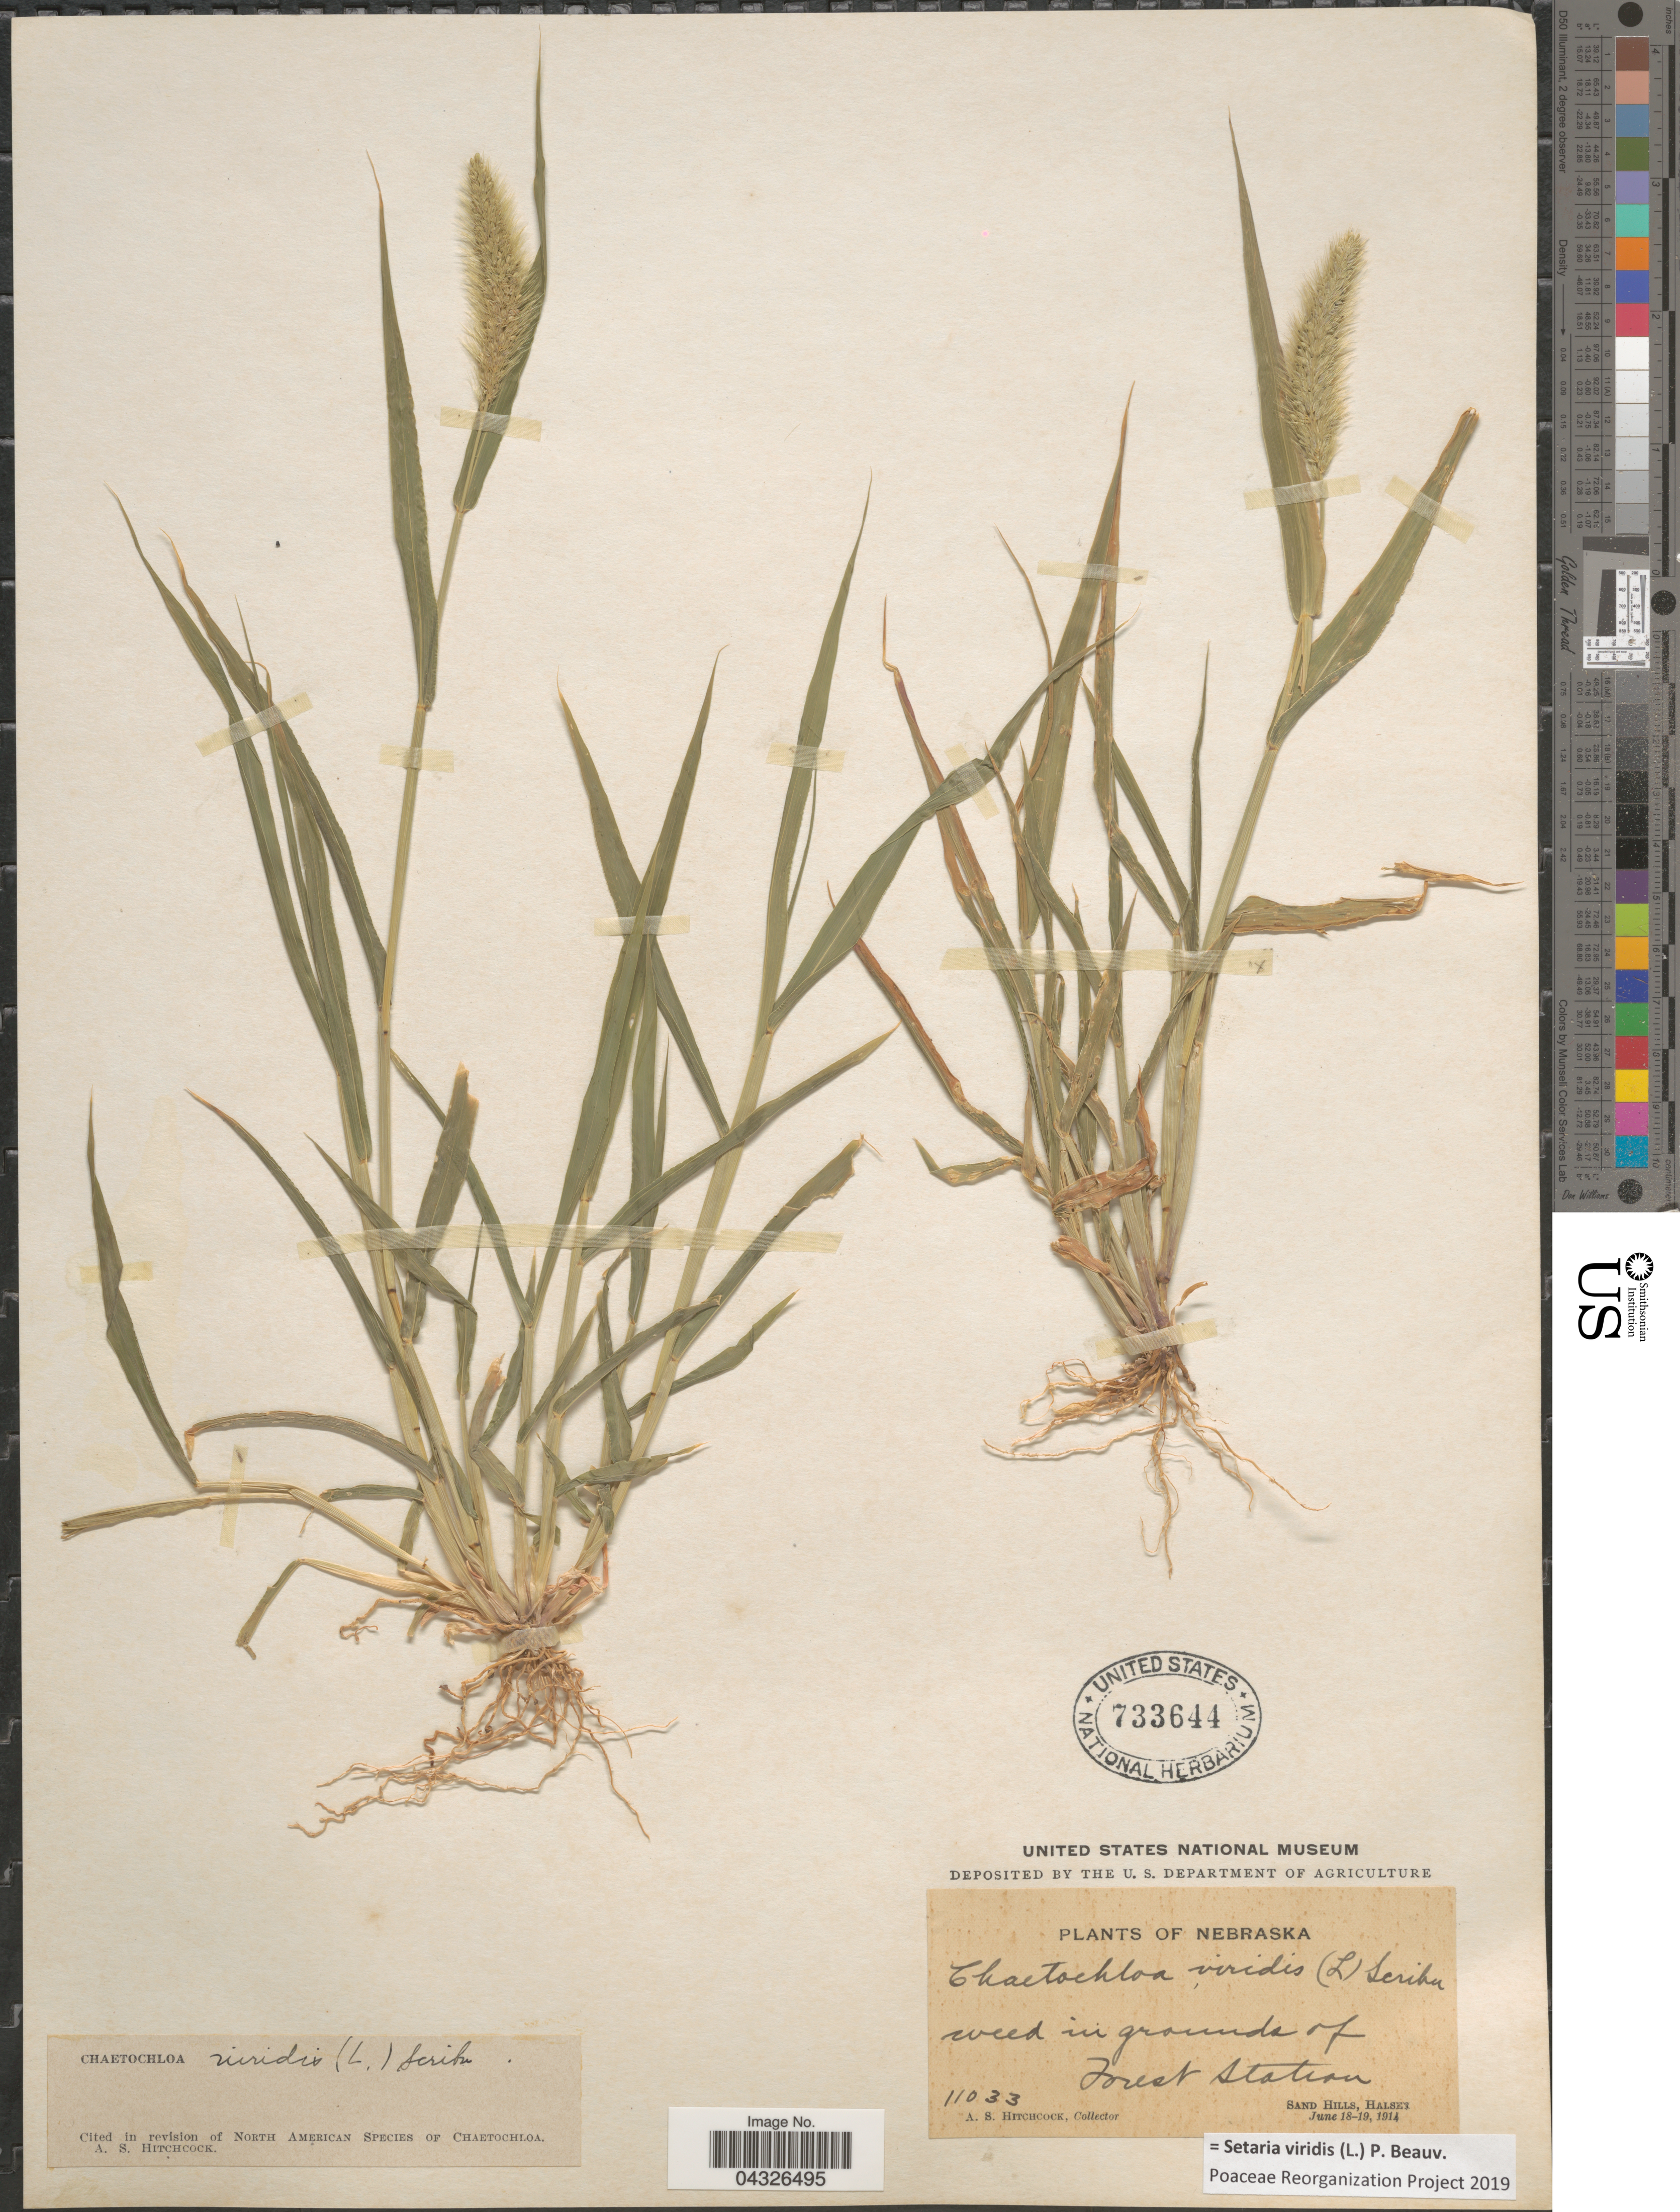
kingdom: Plantae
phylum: Tracheophyta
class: Liliopsida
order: Poales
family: Poaceae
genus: Setaria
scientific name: Setaria viridis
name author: (L.) P. Beauv.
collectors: A. S. Hitchcock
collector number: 11033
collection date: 1914-06-18/1914-06-19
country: United States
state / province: Nebraska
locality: Weed in grounds of Forest Station. Sand Hills, Halsey.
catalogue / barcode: US 733644